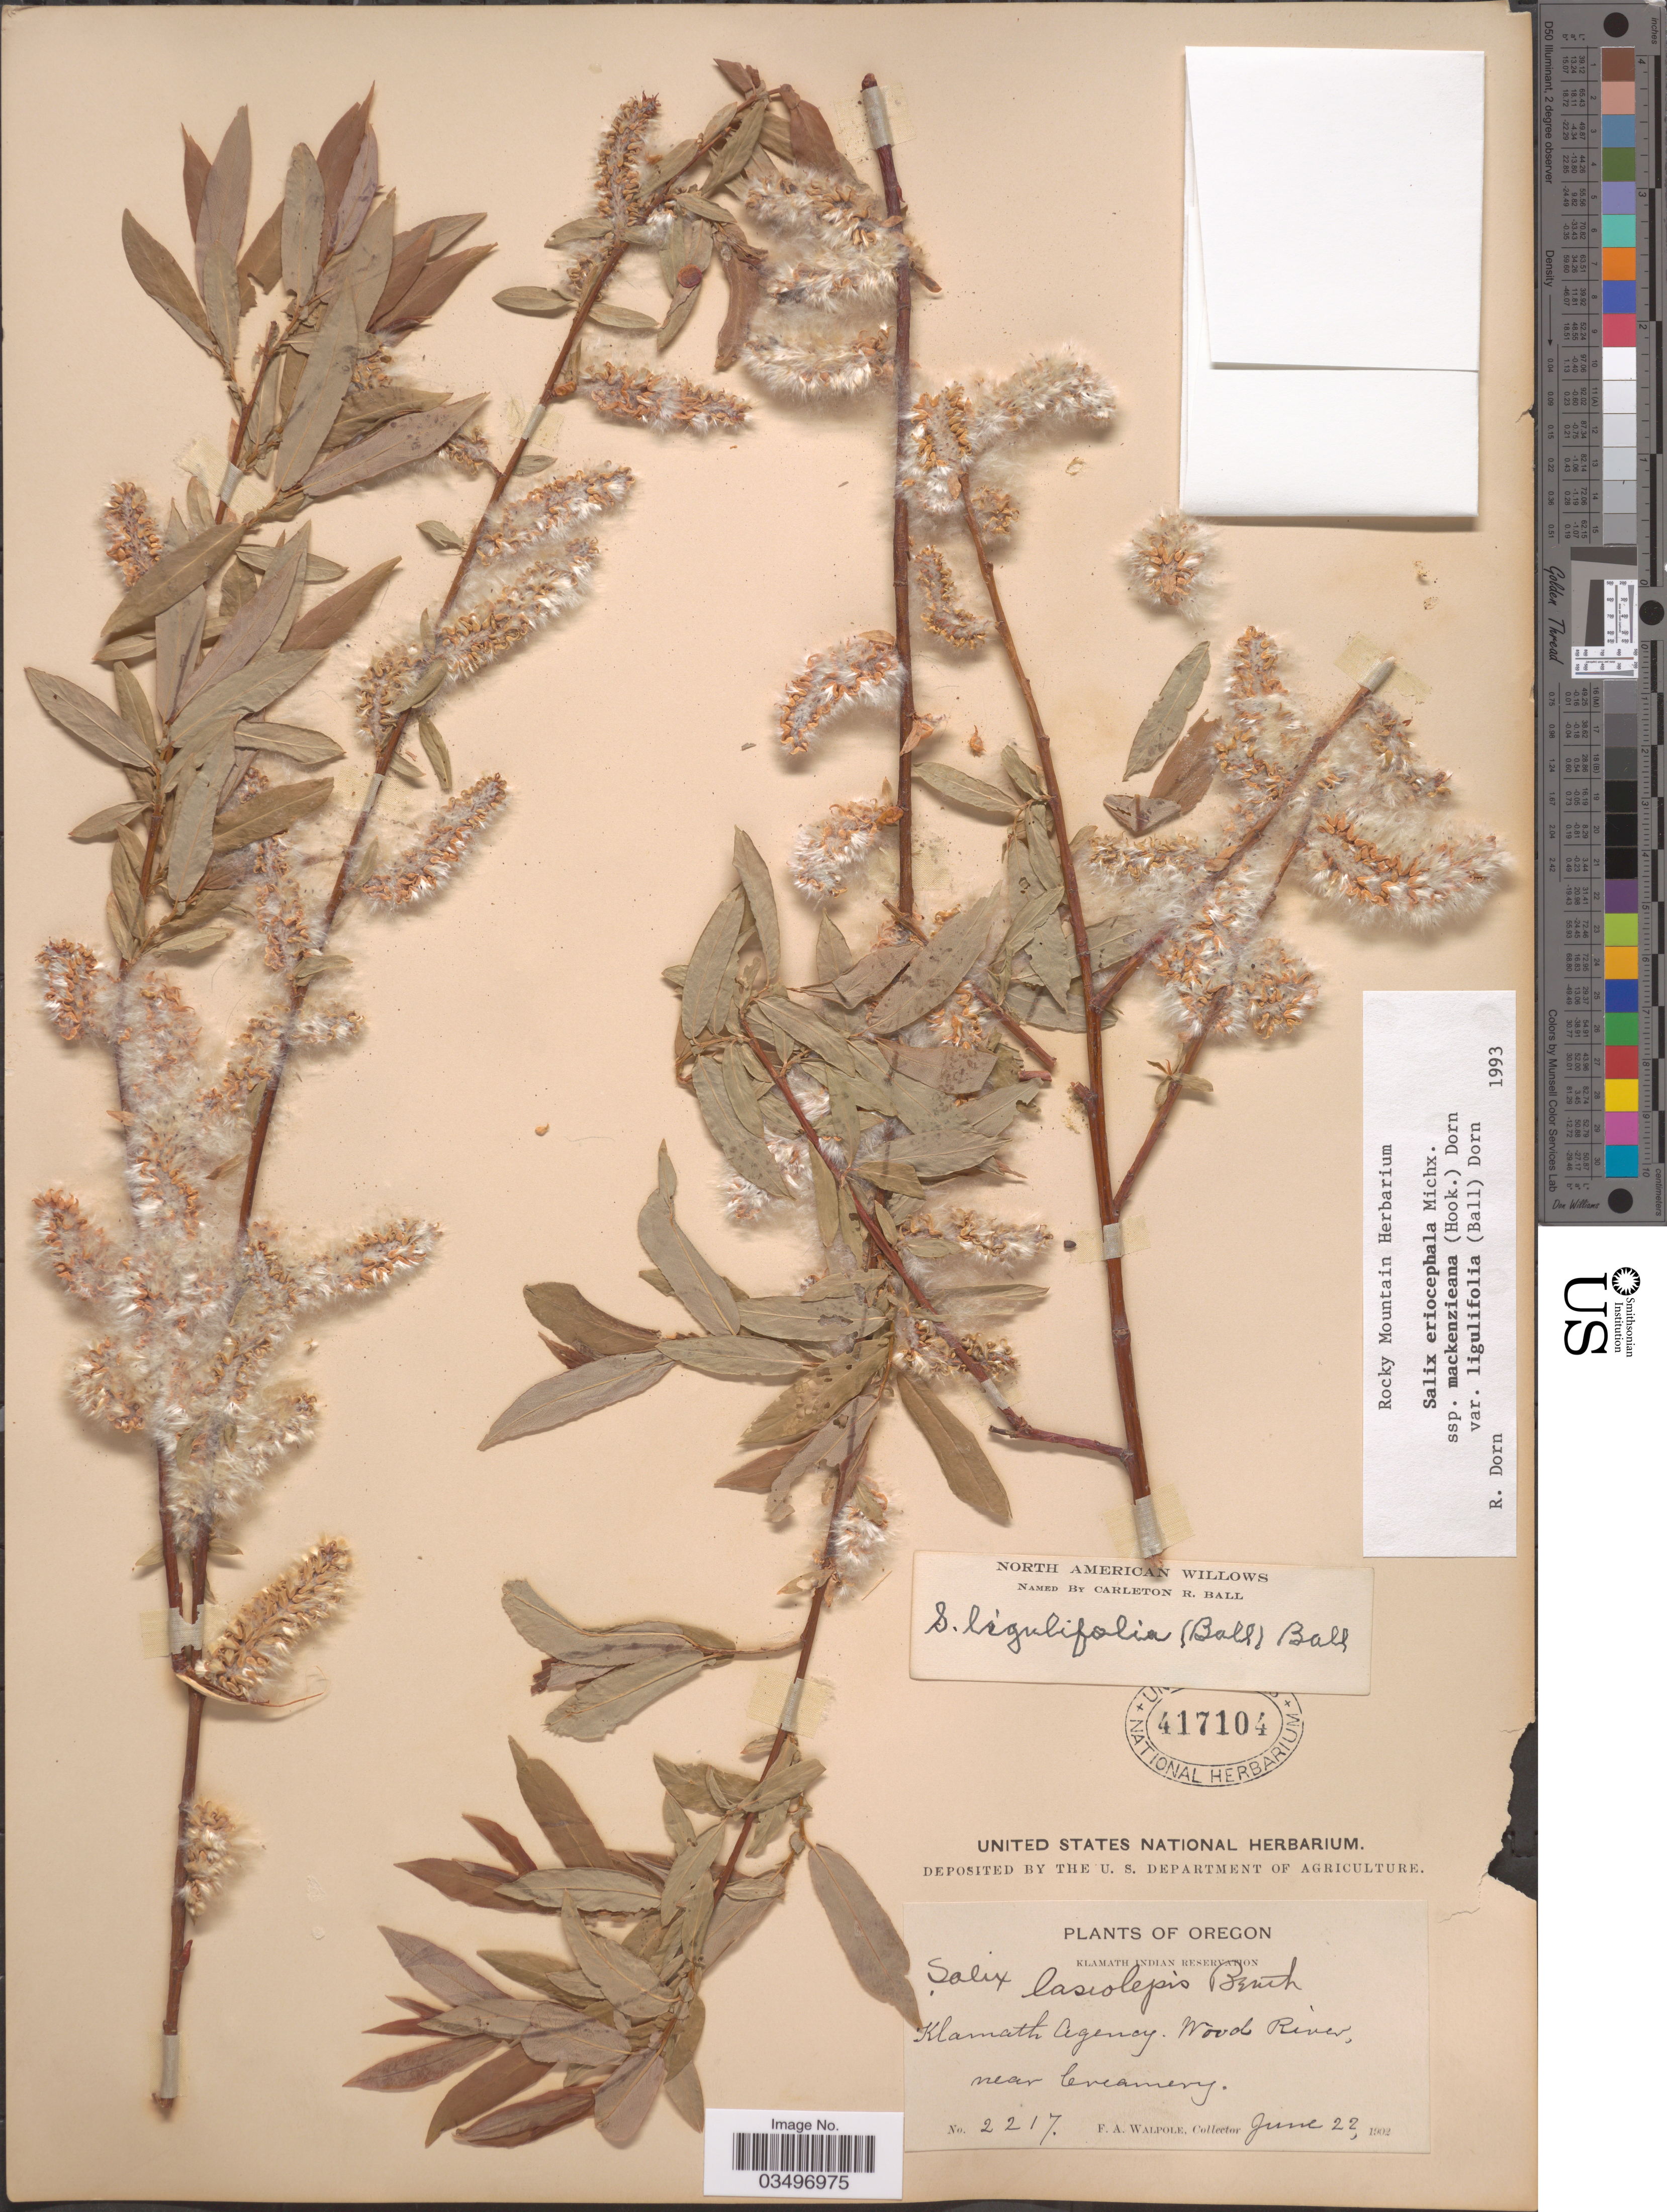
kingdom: Plantae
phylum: Tracheophyta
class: Magnoliopsida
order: Malpighiales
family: Salicaceae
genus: Salix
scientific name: Salix eriocephala var. ligulifolia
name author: (C.R. Ball) Dorn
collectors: F. Walpole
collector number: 2217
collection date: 1902-06-22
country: United States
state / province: Oregon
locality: Klamath Indian Reservation. Klamath Agency. Wood River, near Creamery.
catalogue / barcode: US 417104